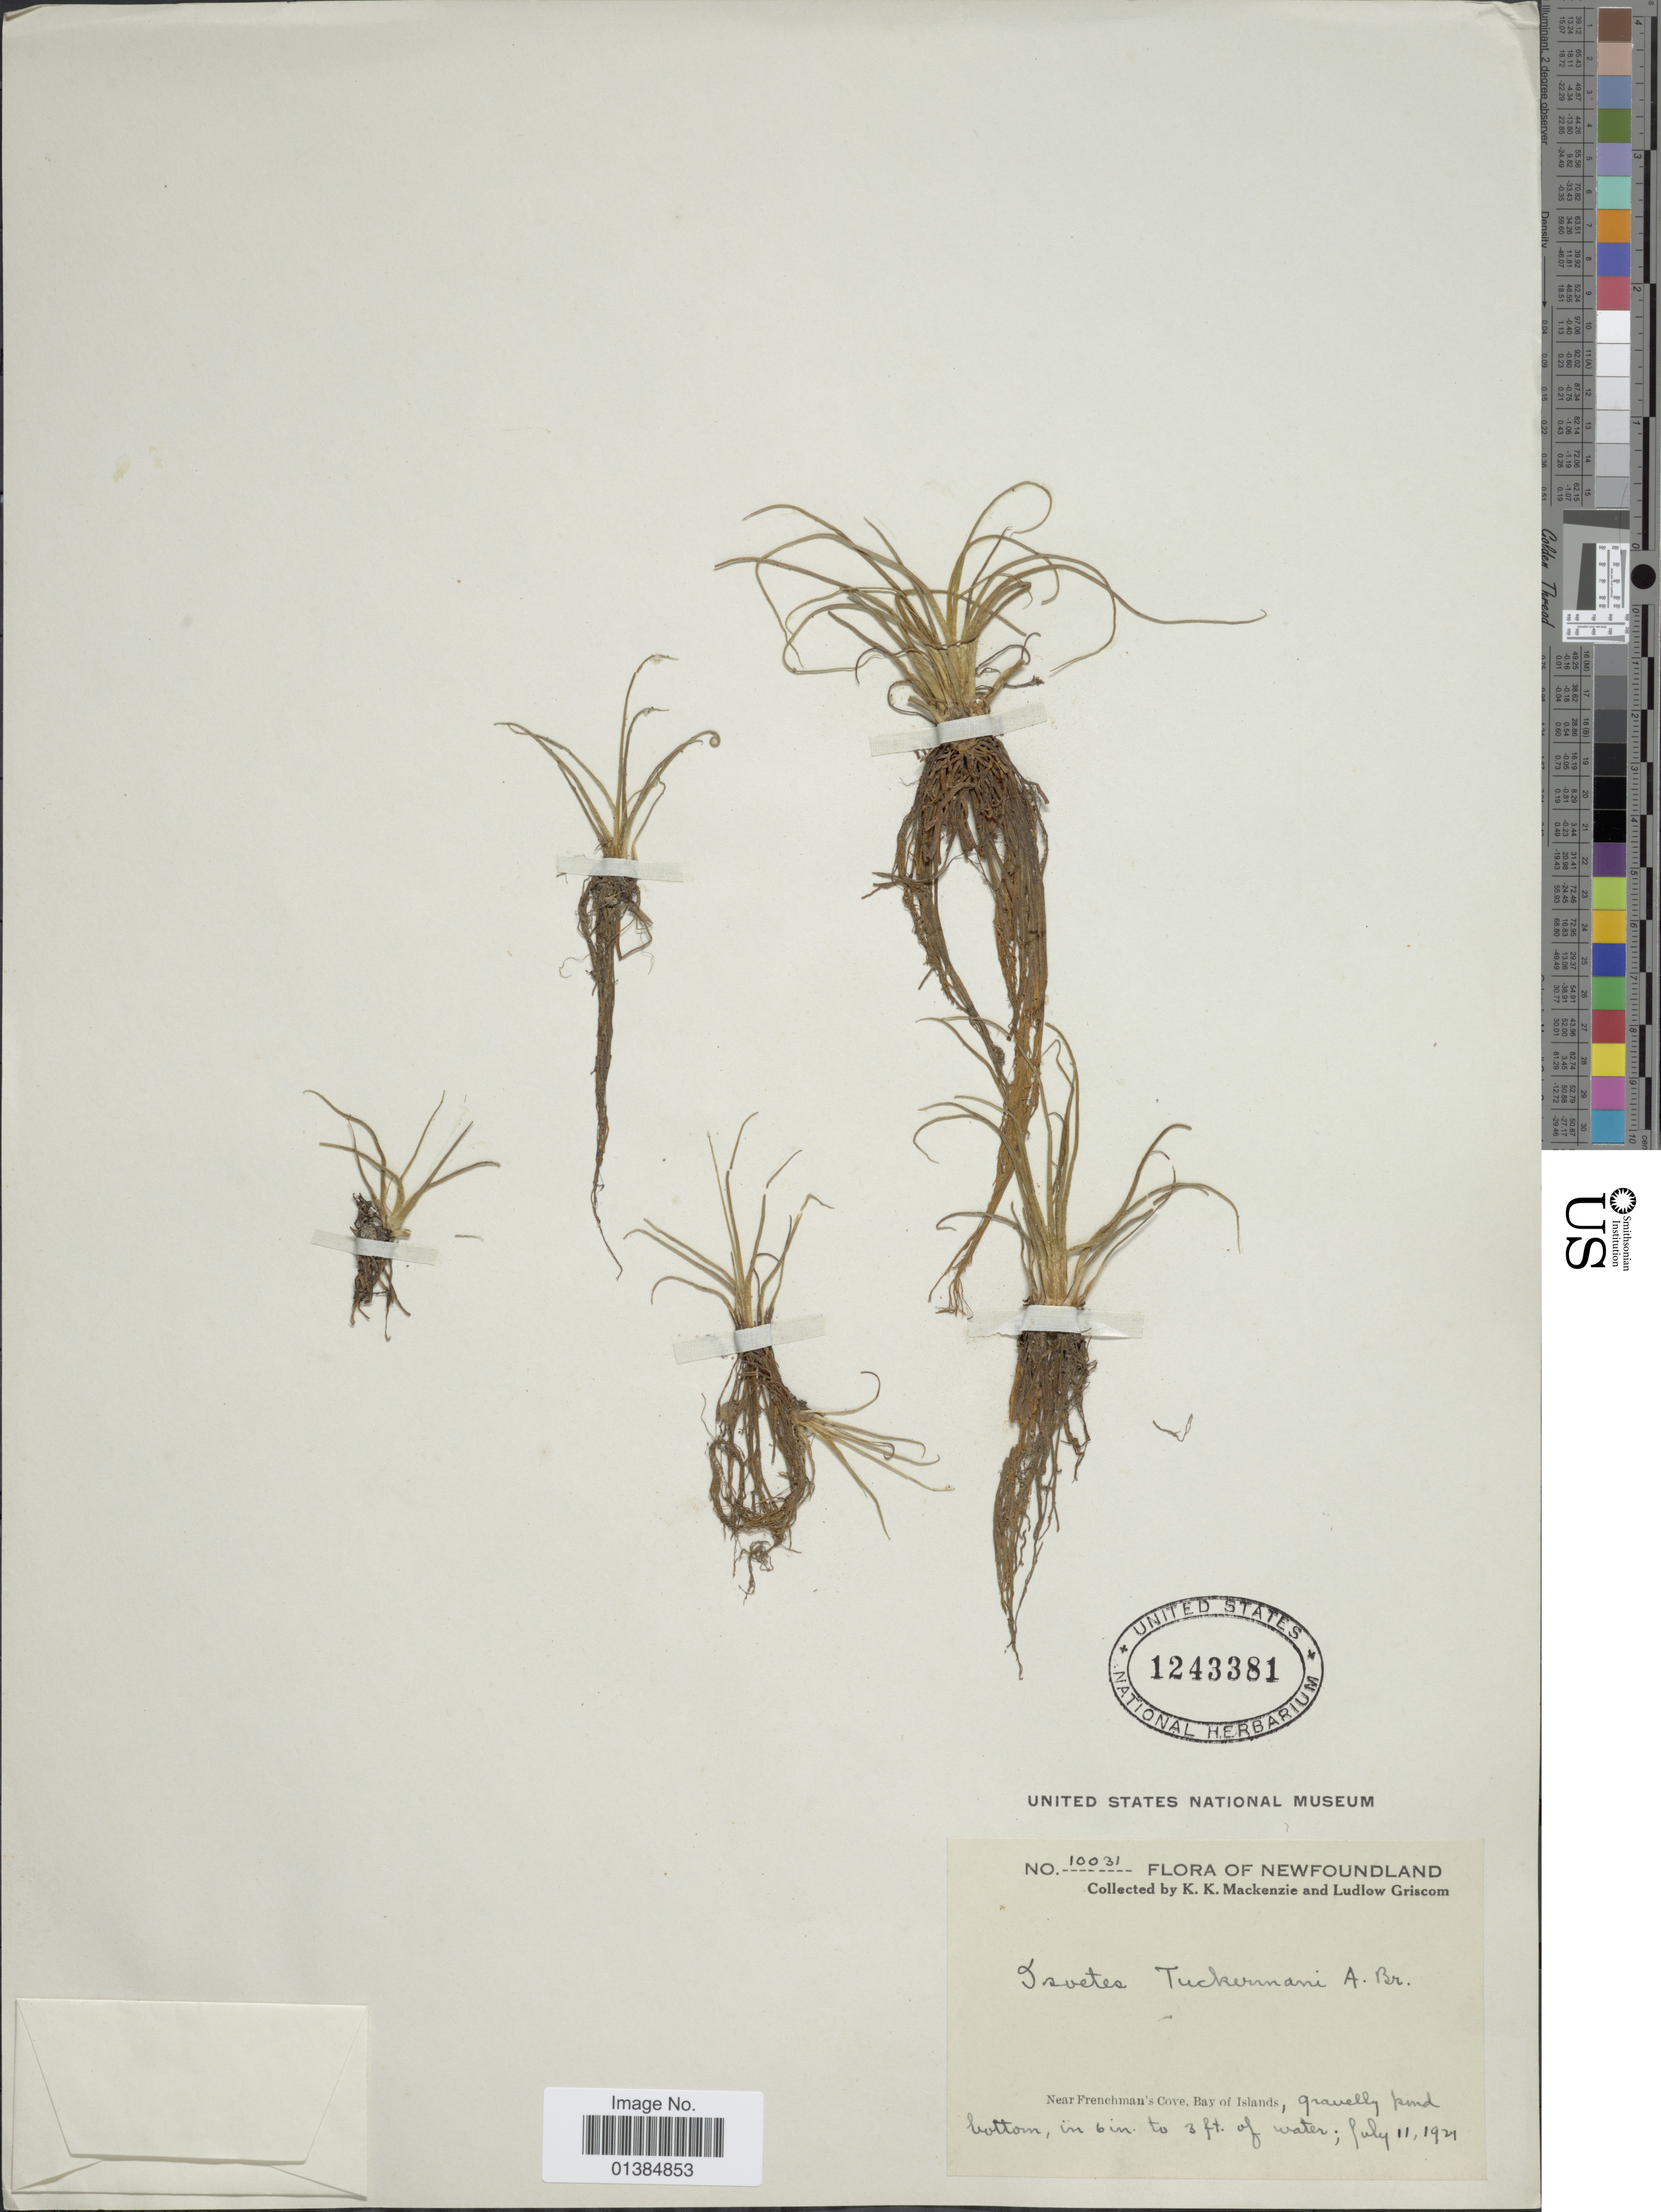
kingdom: Plantae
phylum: Tracheophyta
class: Lycopodiopsida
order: Isoetales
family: Isoetaceae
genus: Isoetes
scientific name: Isoetes tuckermanii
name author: A. Braun ex Engelm.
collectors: K. K. Mackenzie & L. Griscom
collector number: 10031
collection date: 1921-07-11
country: Canada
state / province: Newfoundland and Labrador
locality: Near Frenchman's Cove, Bay of Islands.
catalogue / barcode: US 1243381